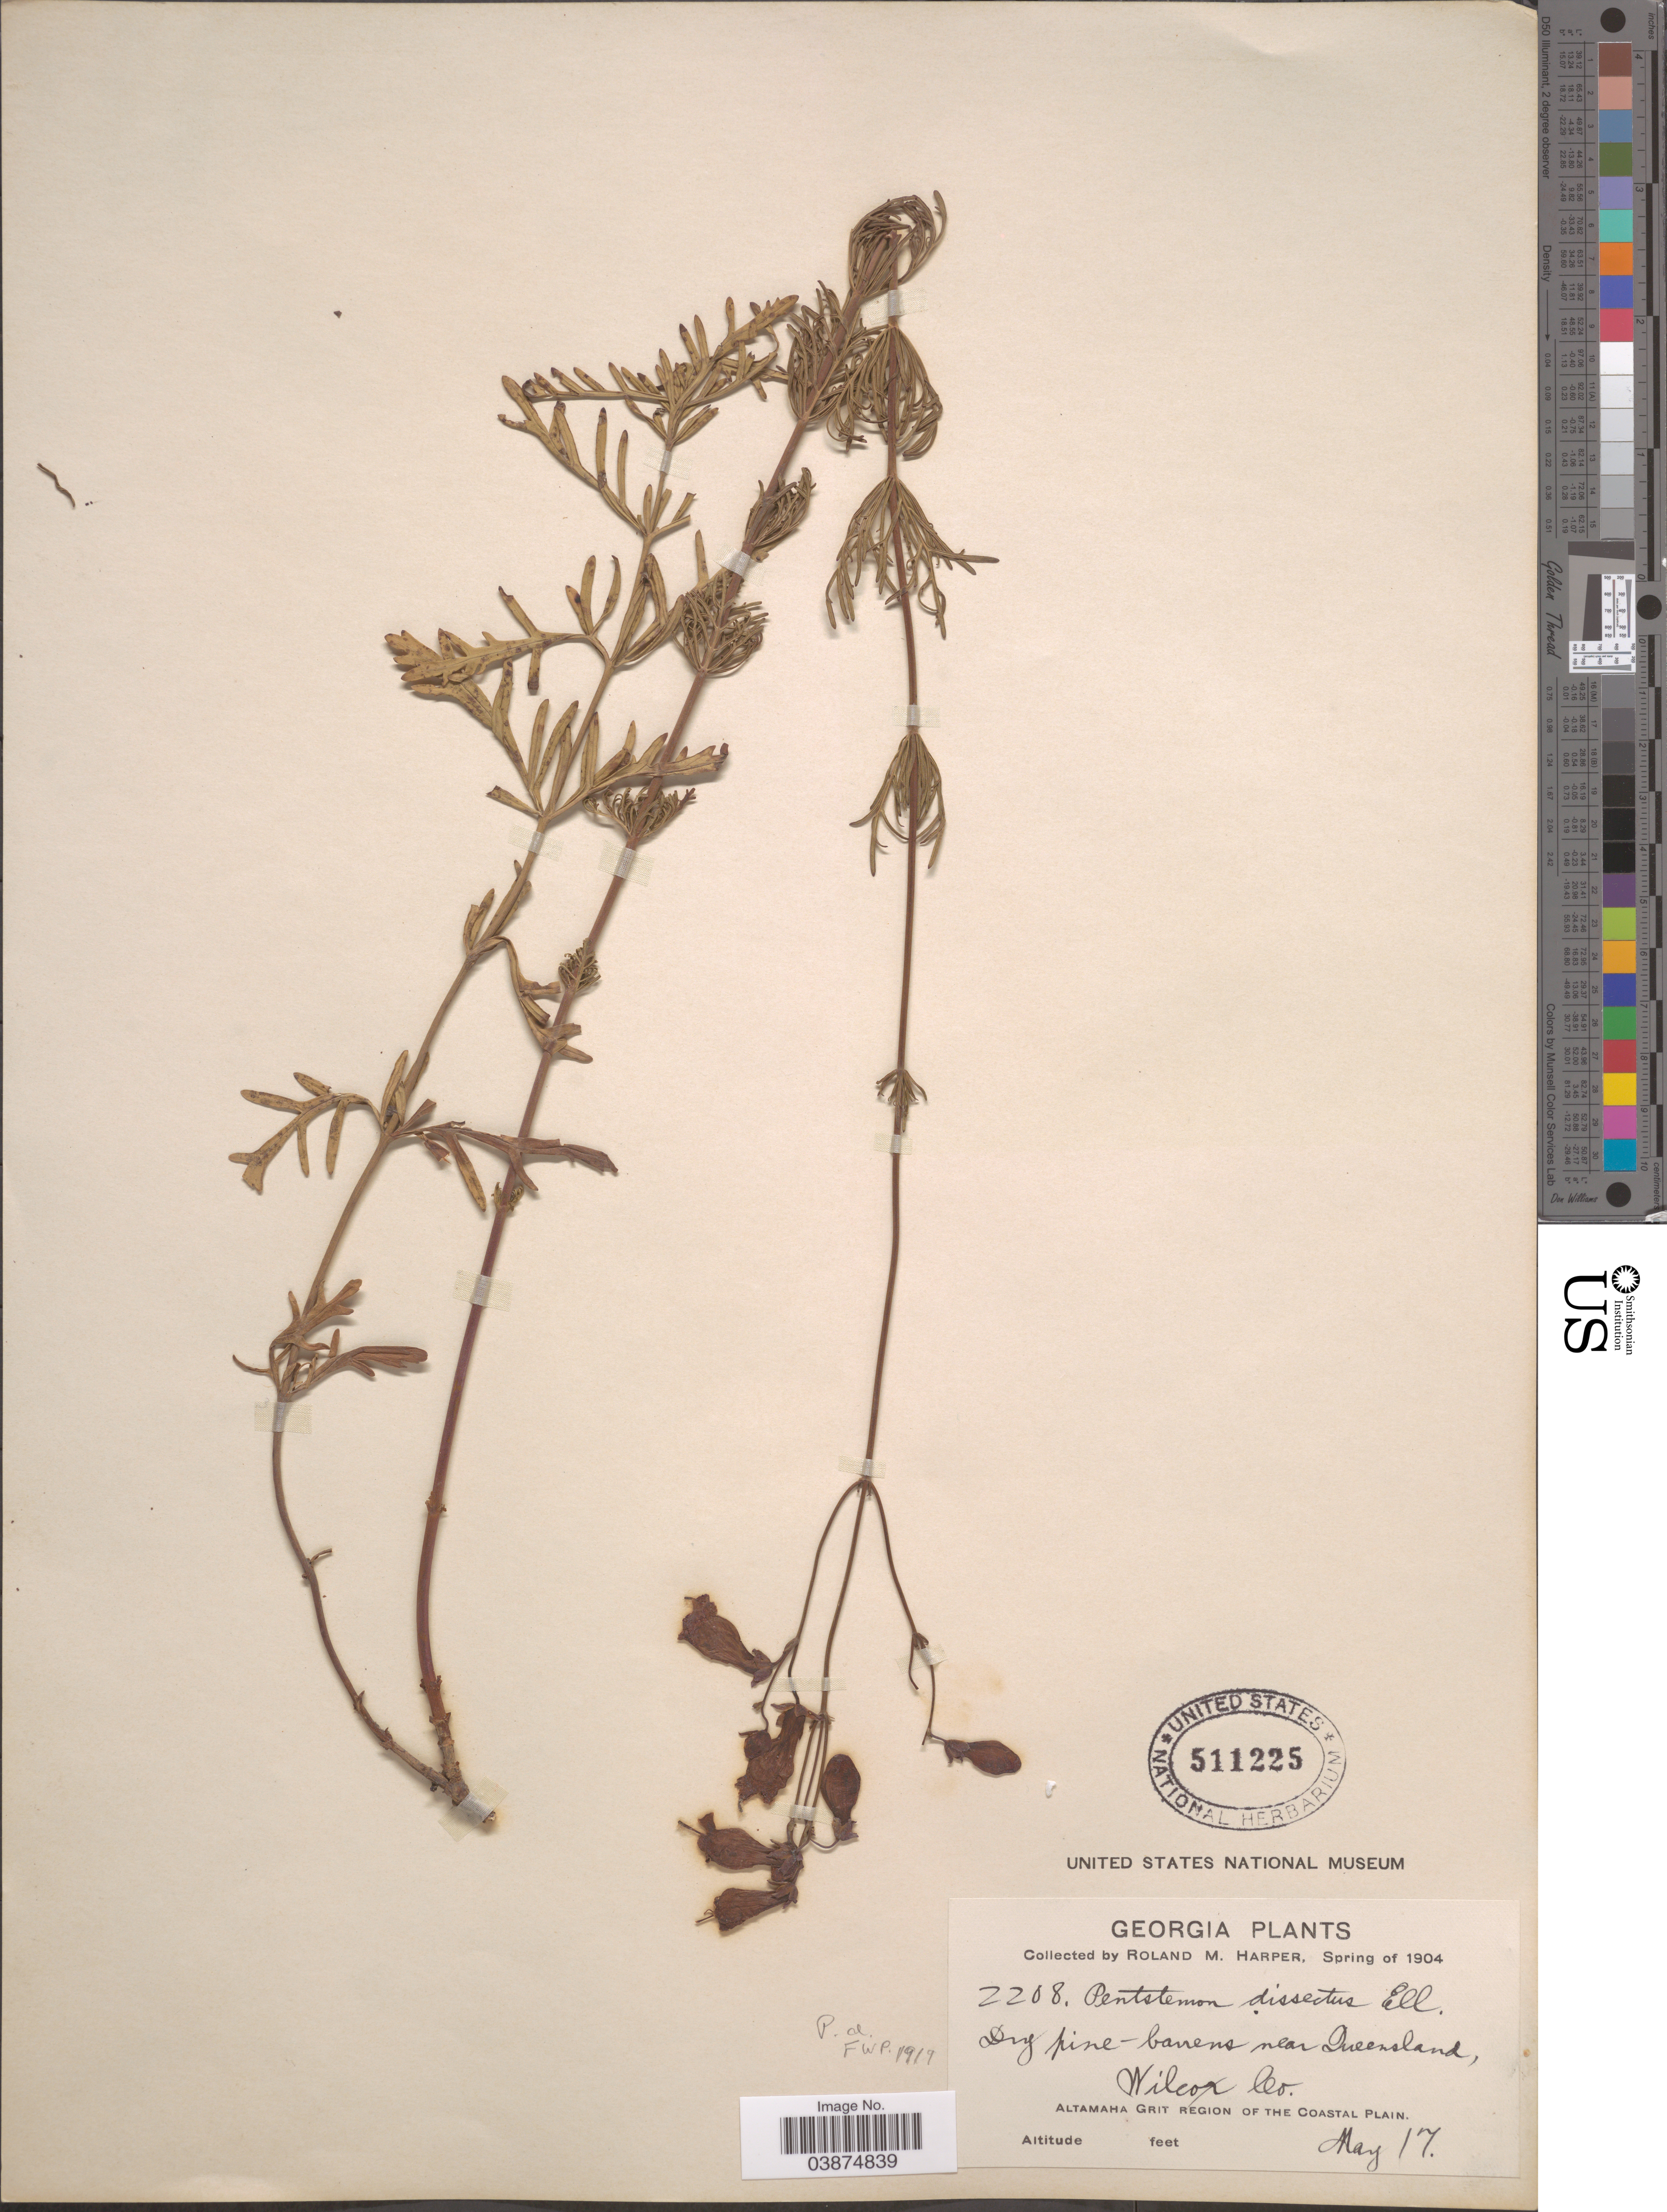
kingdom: Plantae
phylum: Tracheophyta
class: Magnoliopsida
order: Lamiales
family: Plantaginaceae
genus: Penstemon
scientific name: Penstemon dissectus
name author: Elliott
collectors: R. M. Harper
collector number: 2208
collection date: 1904-05-17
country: United States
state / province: Georgia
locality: Dry pine-barrens near Queensland, Wilcox Co. Altamaha Grit Region of The Coastal Plain.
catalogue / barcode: US 511225